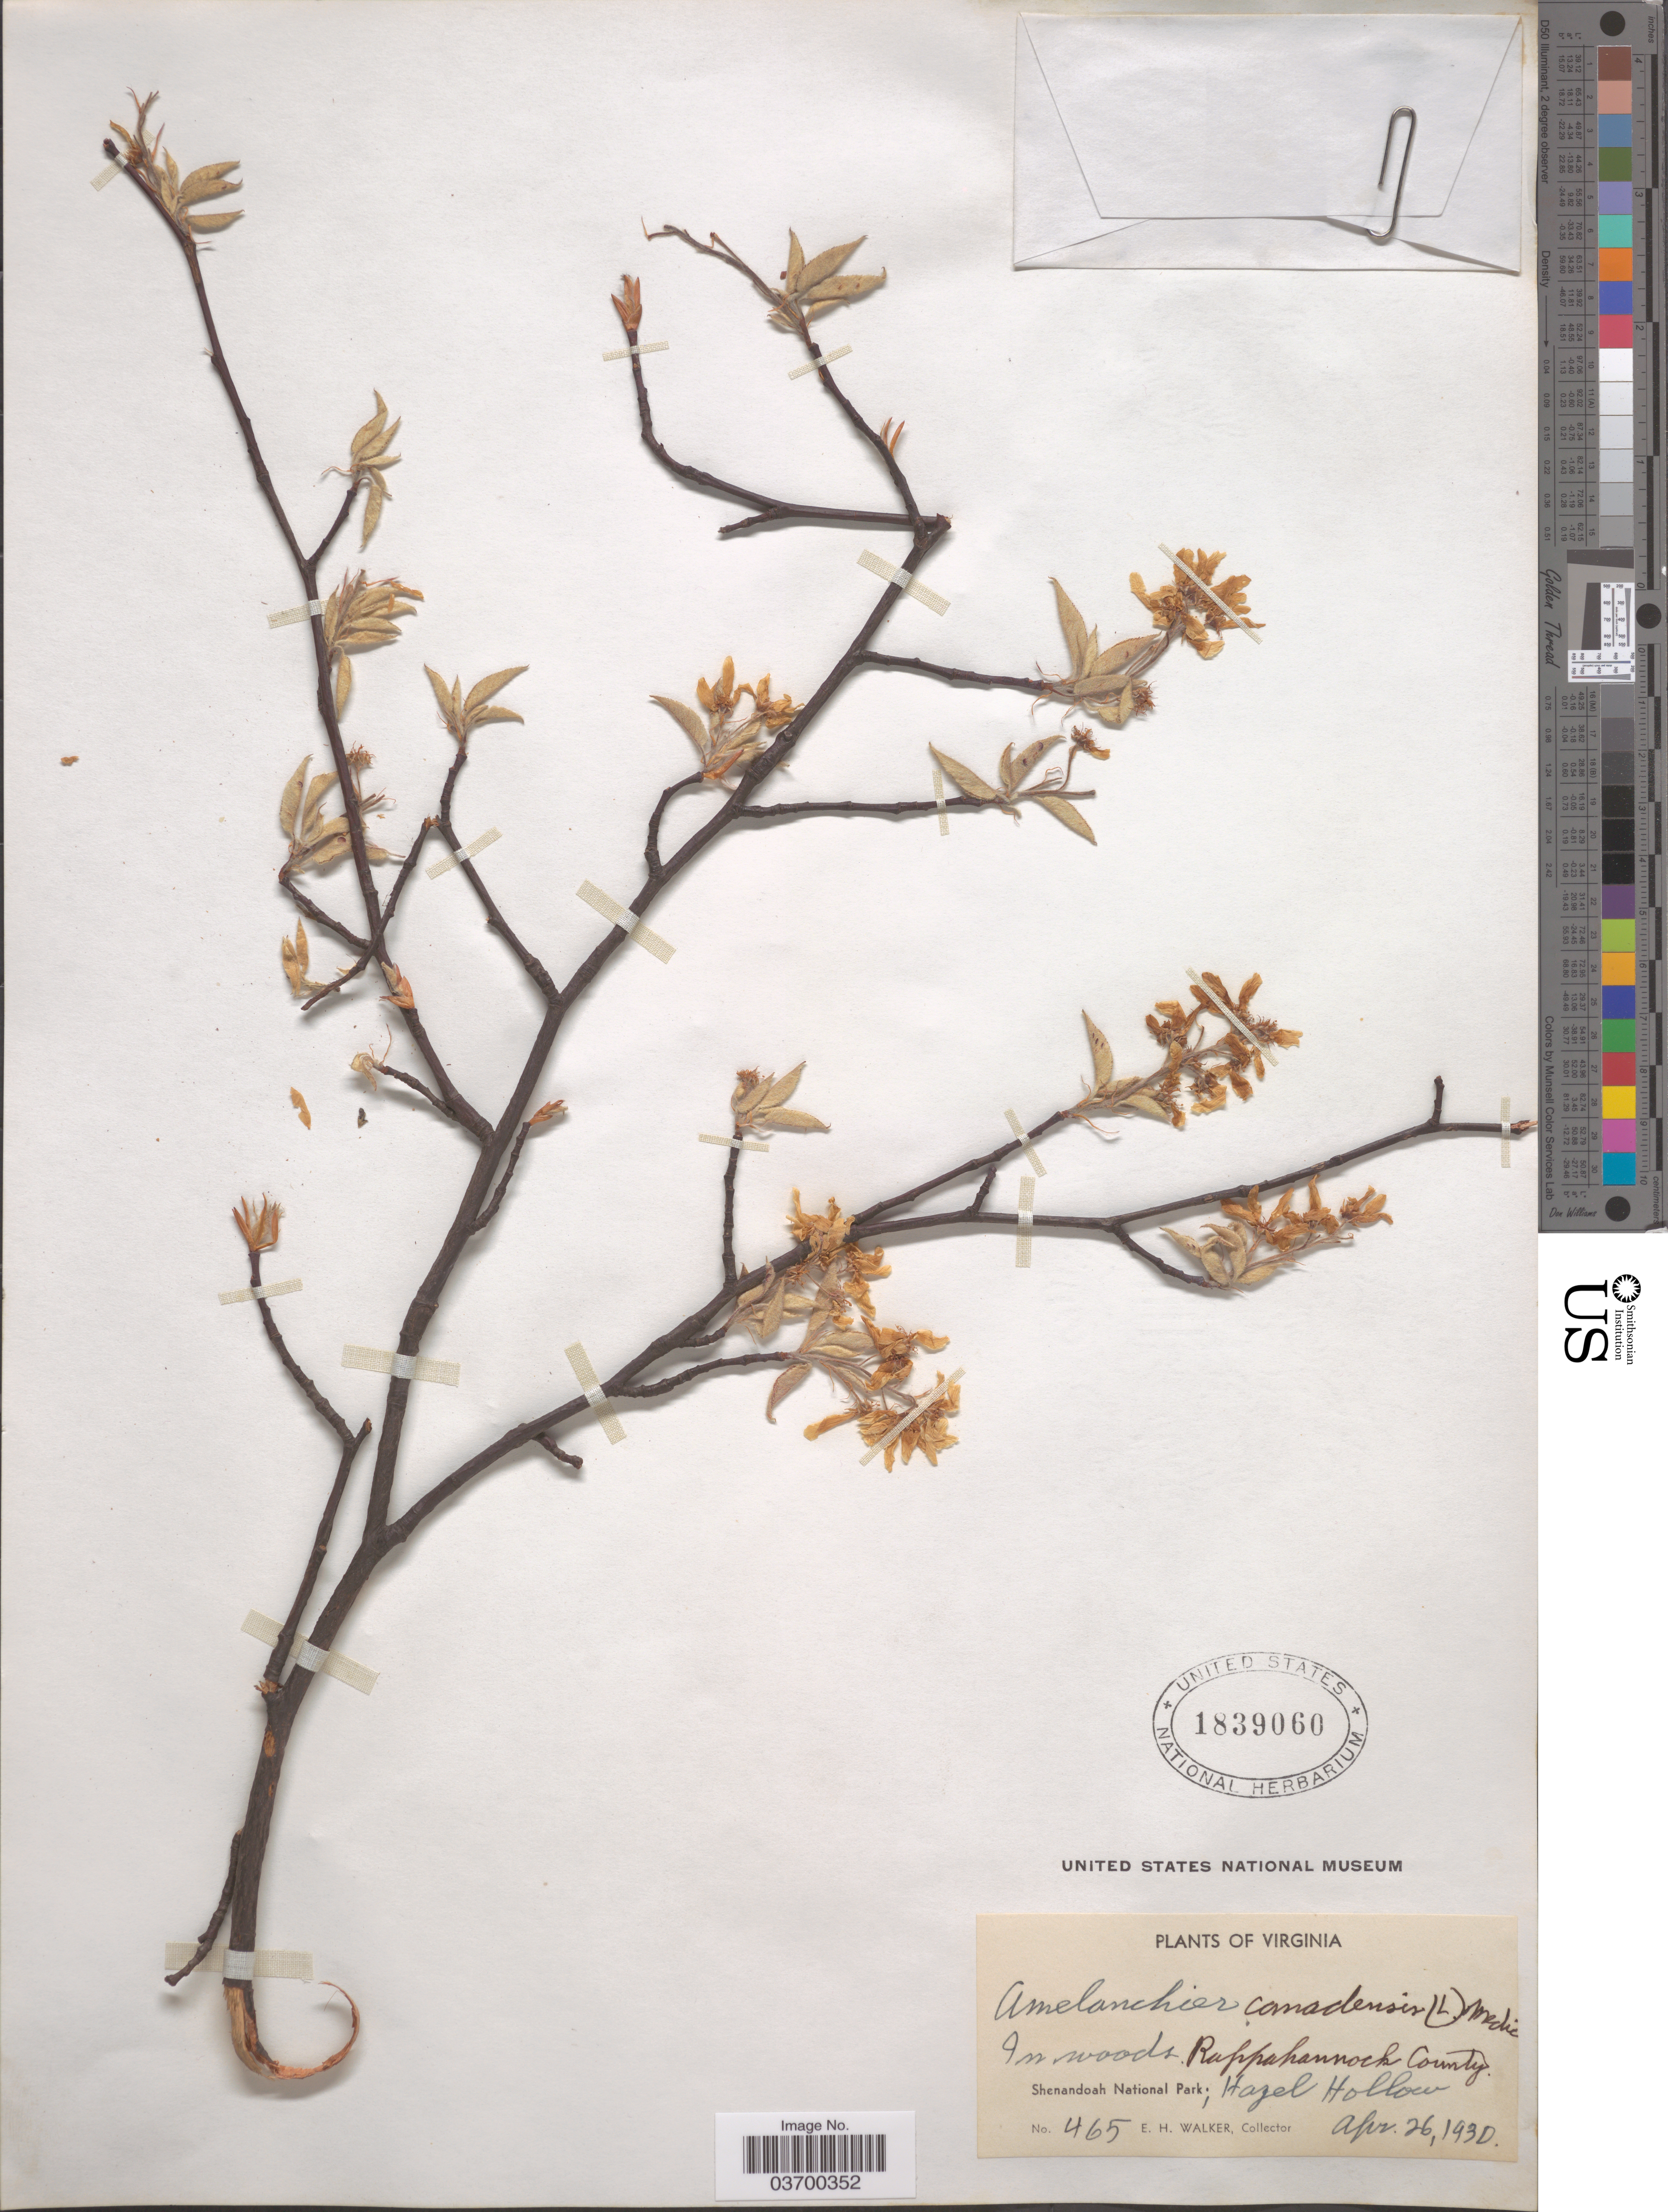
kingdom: Plantae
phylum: Tracheophyta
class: Magnoliopsida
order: Rosales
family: Rosaceae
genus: Amelanchier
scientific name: Amelanchier canadensis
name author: (L.) Medic.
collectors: E. H. Walker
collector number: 465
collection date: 1930-04-26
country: United States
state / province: Virginia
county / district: Rappahannock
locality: Shenandoah National Park; Hazel Hollow.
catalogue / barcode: US 1839060